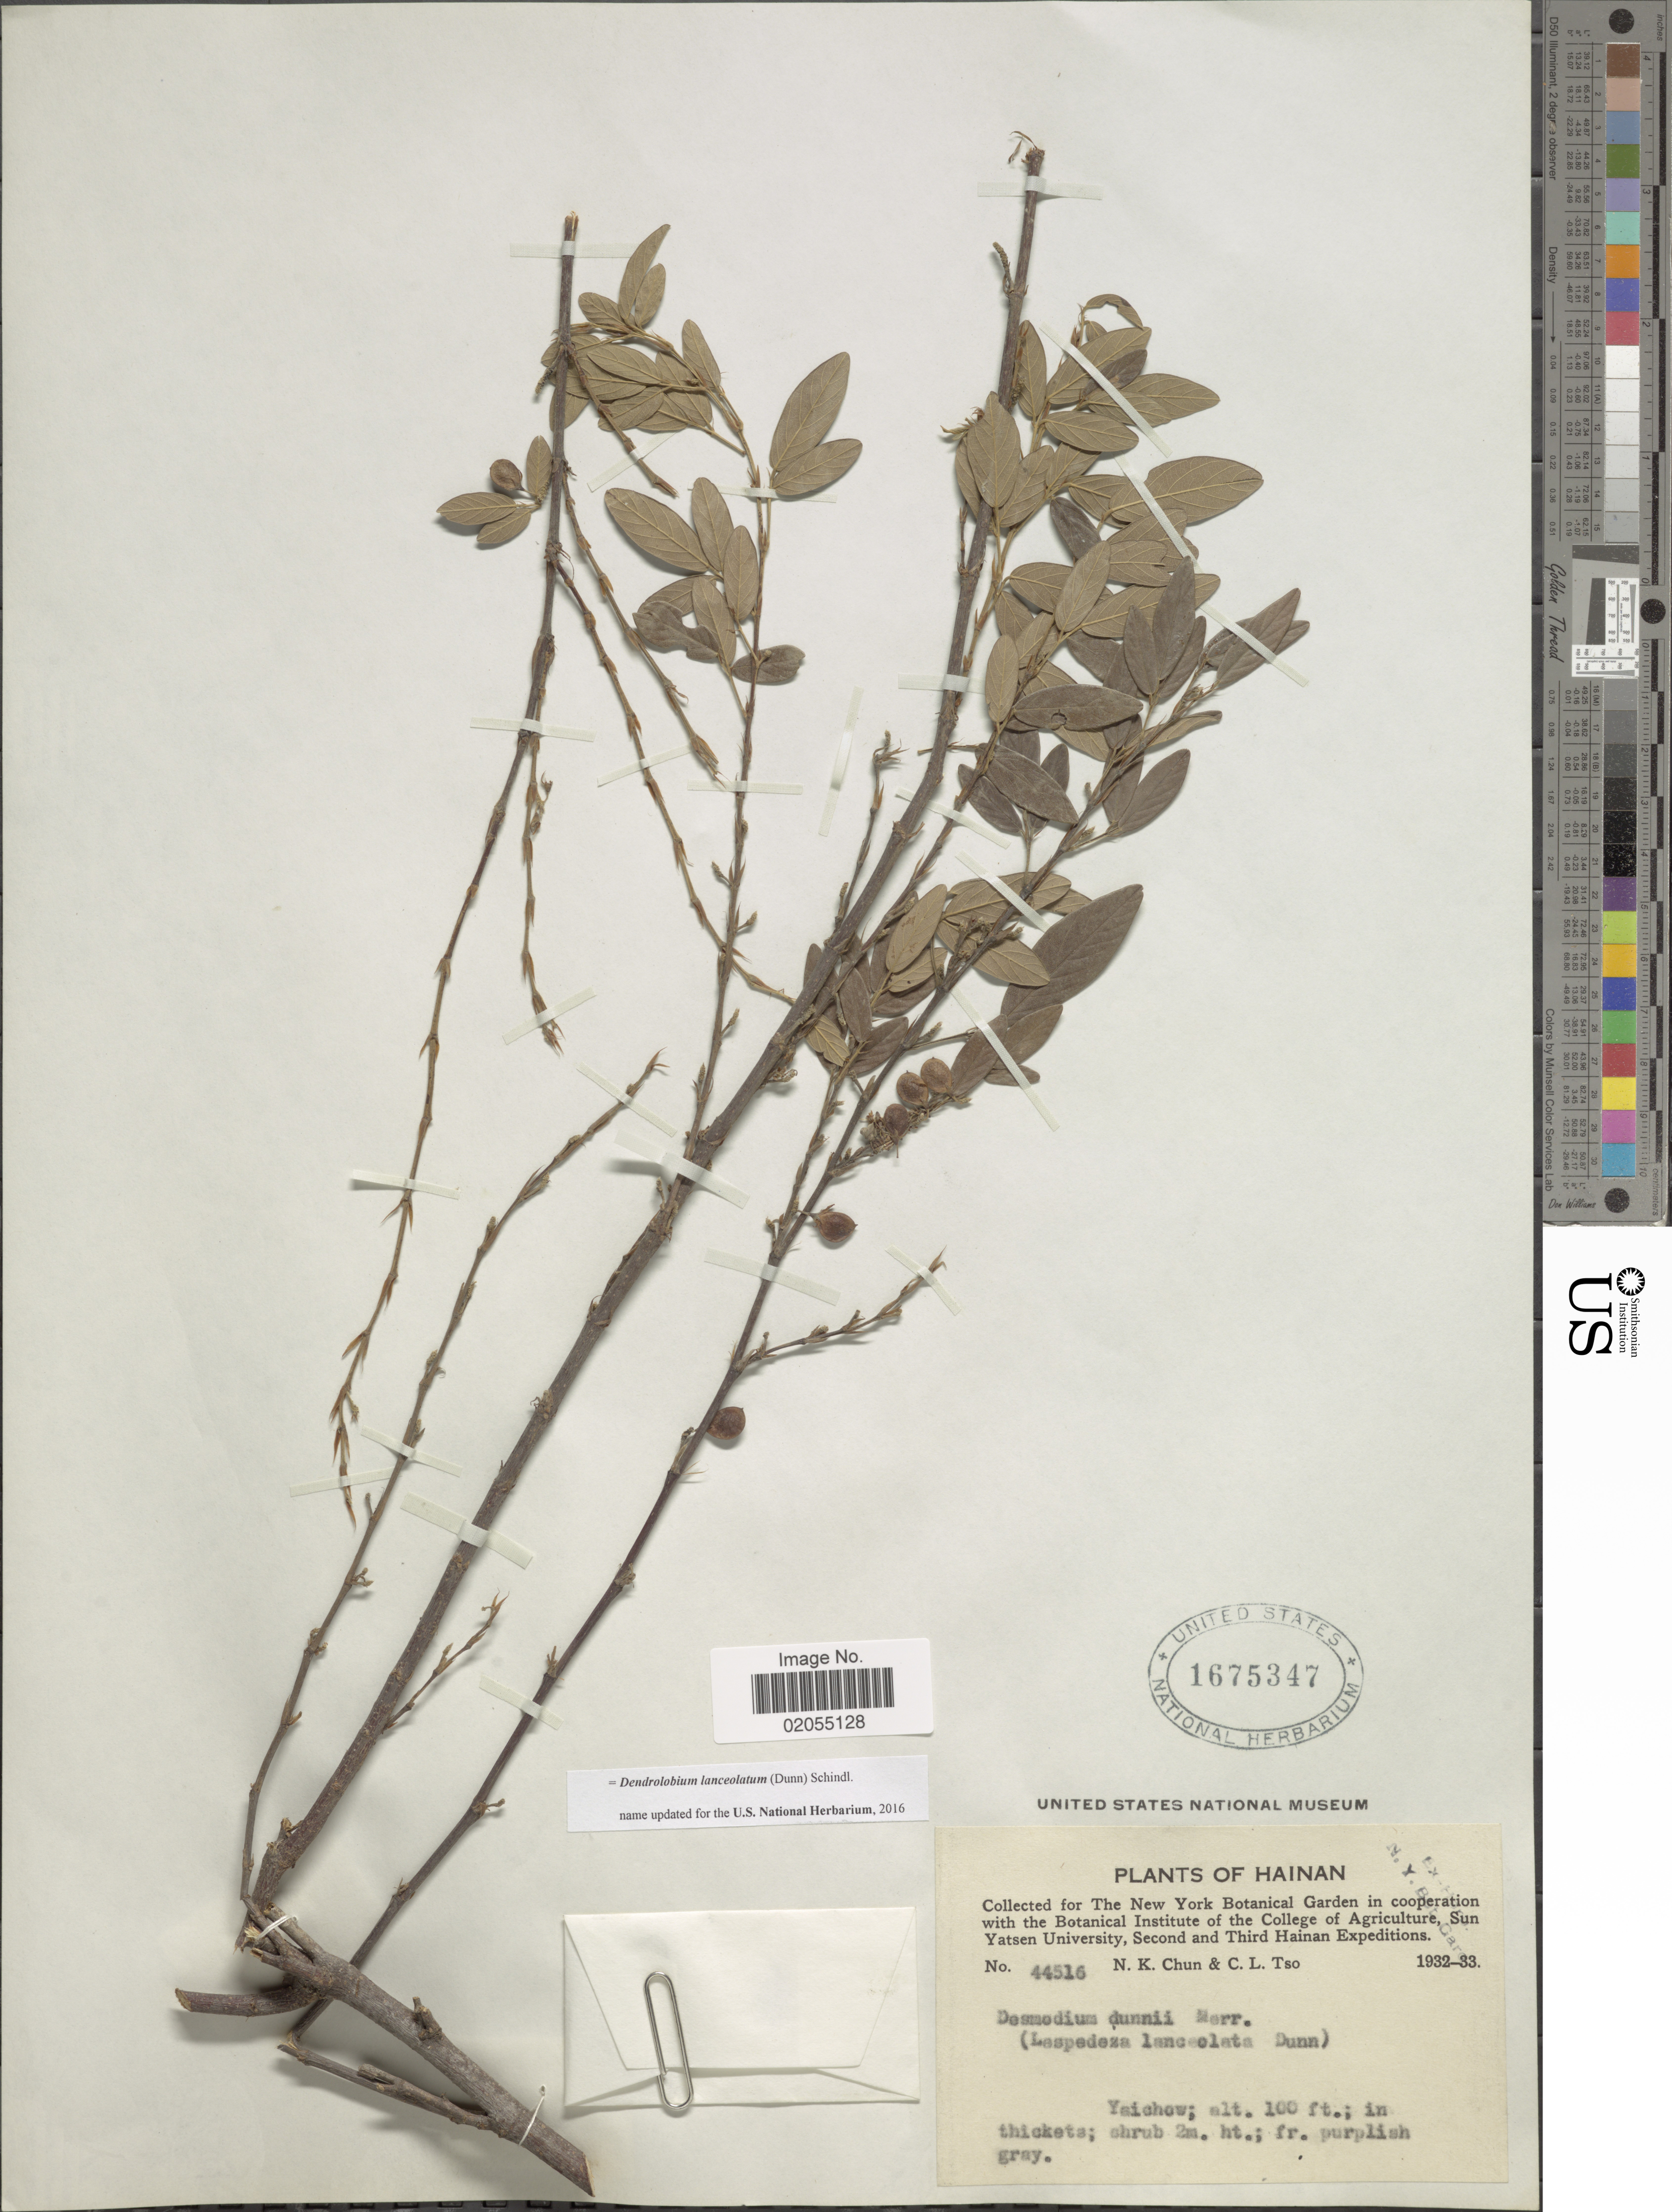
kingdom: Plantae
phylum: Tracheophyta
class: Magnoliopsida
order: Fabales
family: Fabaceae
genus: Dendrolobium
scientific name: Dendrolobium lanceolatum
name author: Schindl.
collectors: N. K. Chun & C. Tso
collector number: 44516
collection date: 1932/1933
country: China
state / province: Hainan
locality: Yaichow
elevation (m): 30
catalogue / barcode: US 1675347